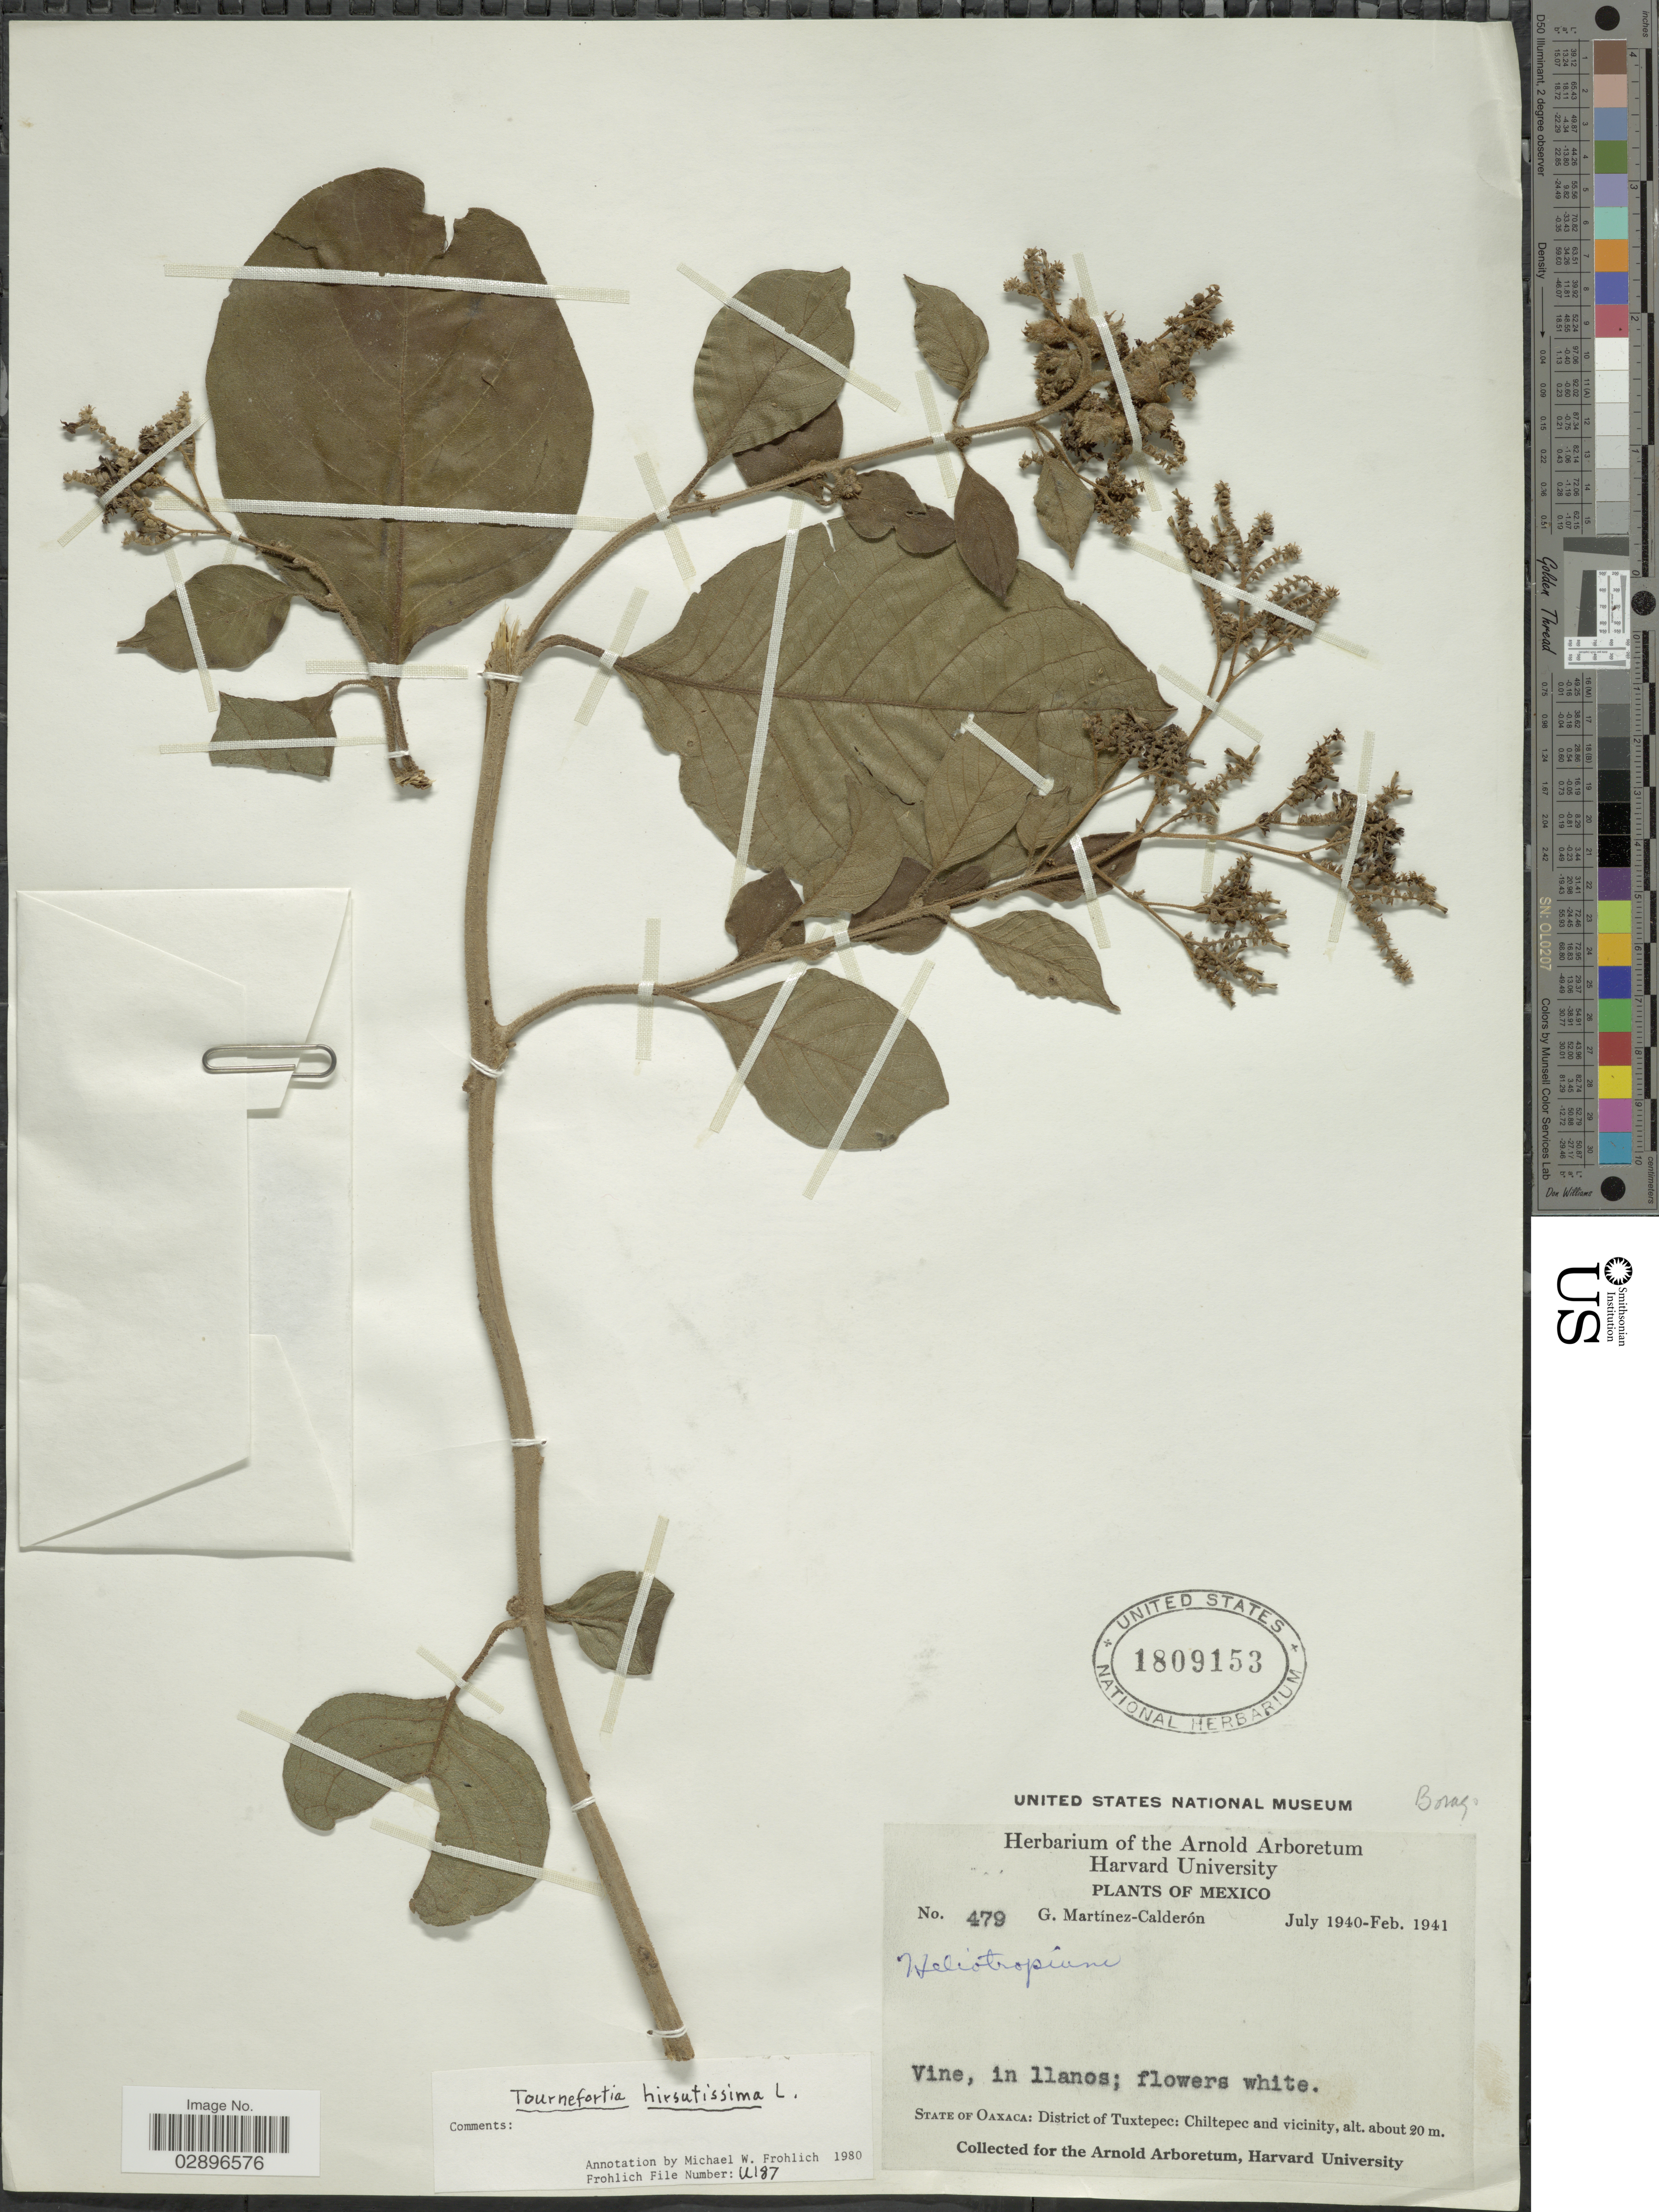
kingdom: Plantae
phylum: Tracheophyta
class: Magnoliopsida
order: Boraginales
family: Heliotropiaceae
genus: Tournefortia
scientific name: Tournefortia hirsutissima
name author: L.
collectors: G. Martínez Calderón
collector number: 479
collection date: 1940-07/1941-02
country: Mexico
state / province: Oaxaca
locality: District of Tuxtepec: Chiltepec and vicinity.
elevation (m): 20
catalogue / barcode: US 1809153